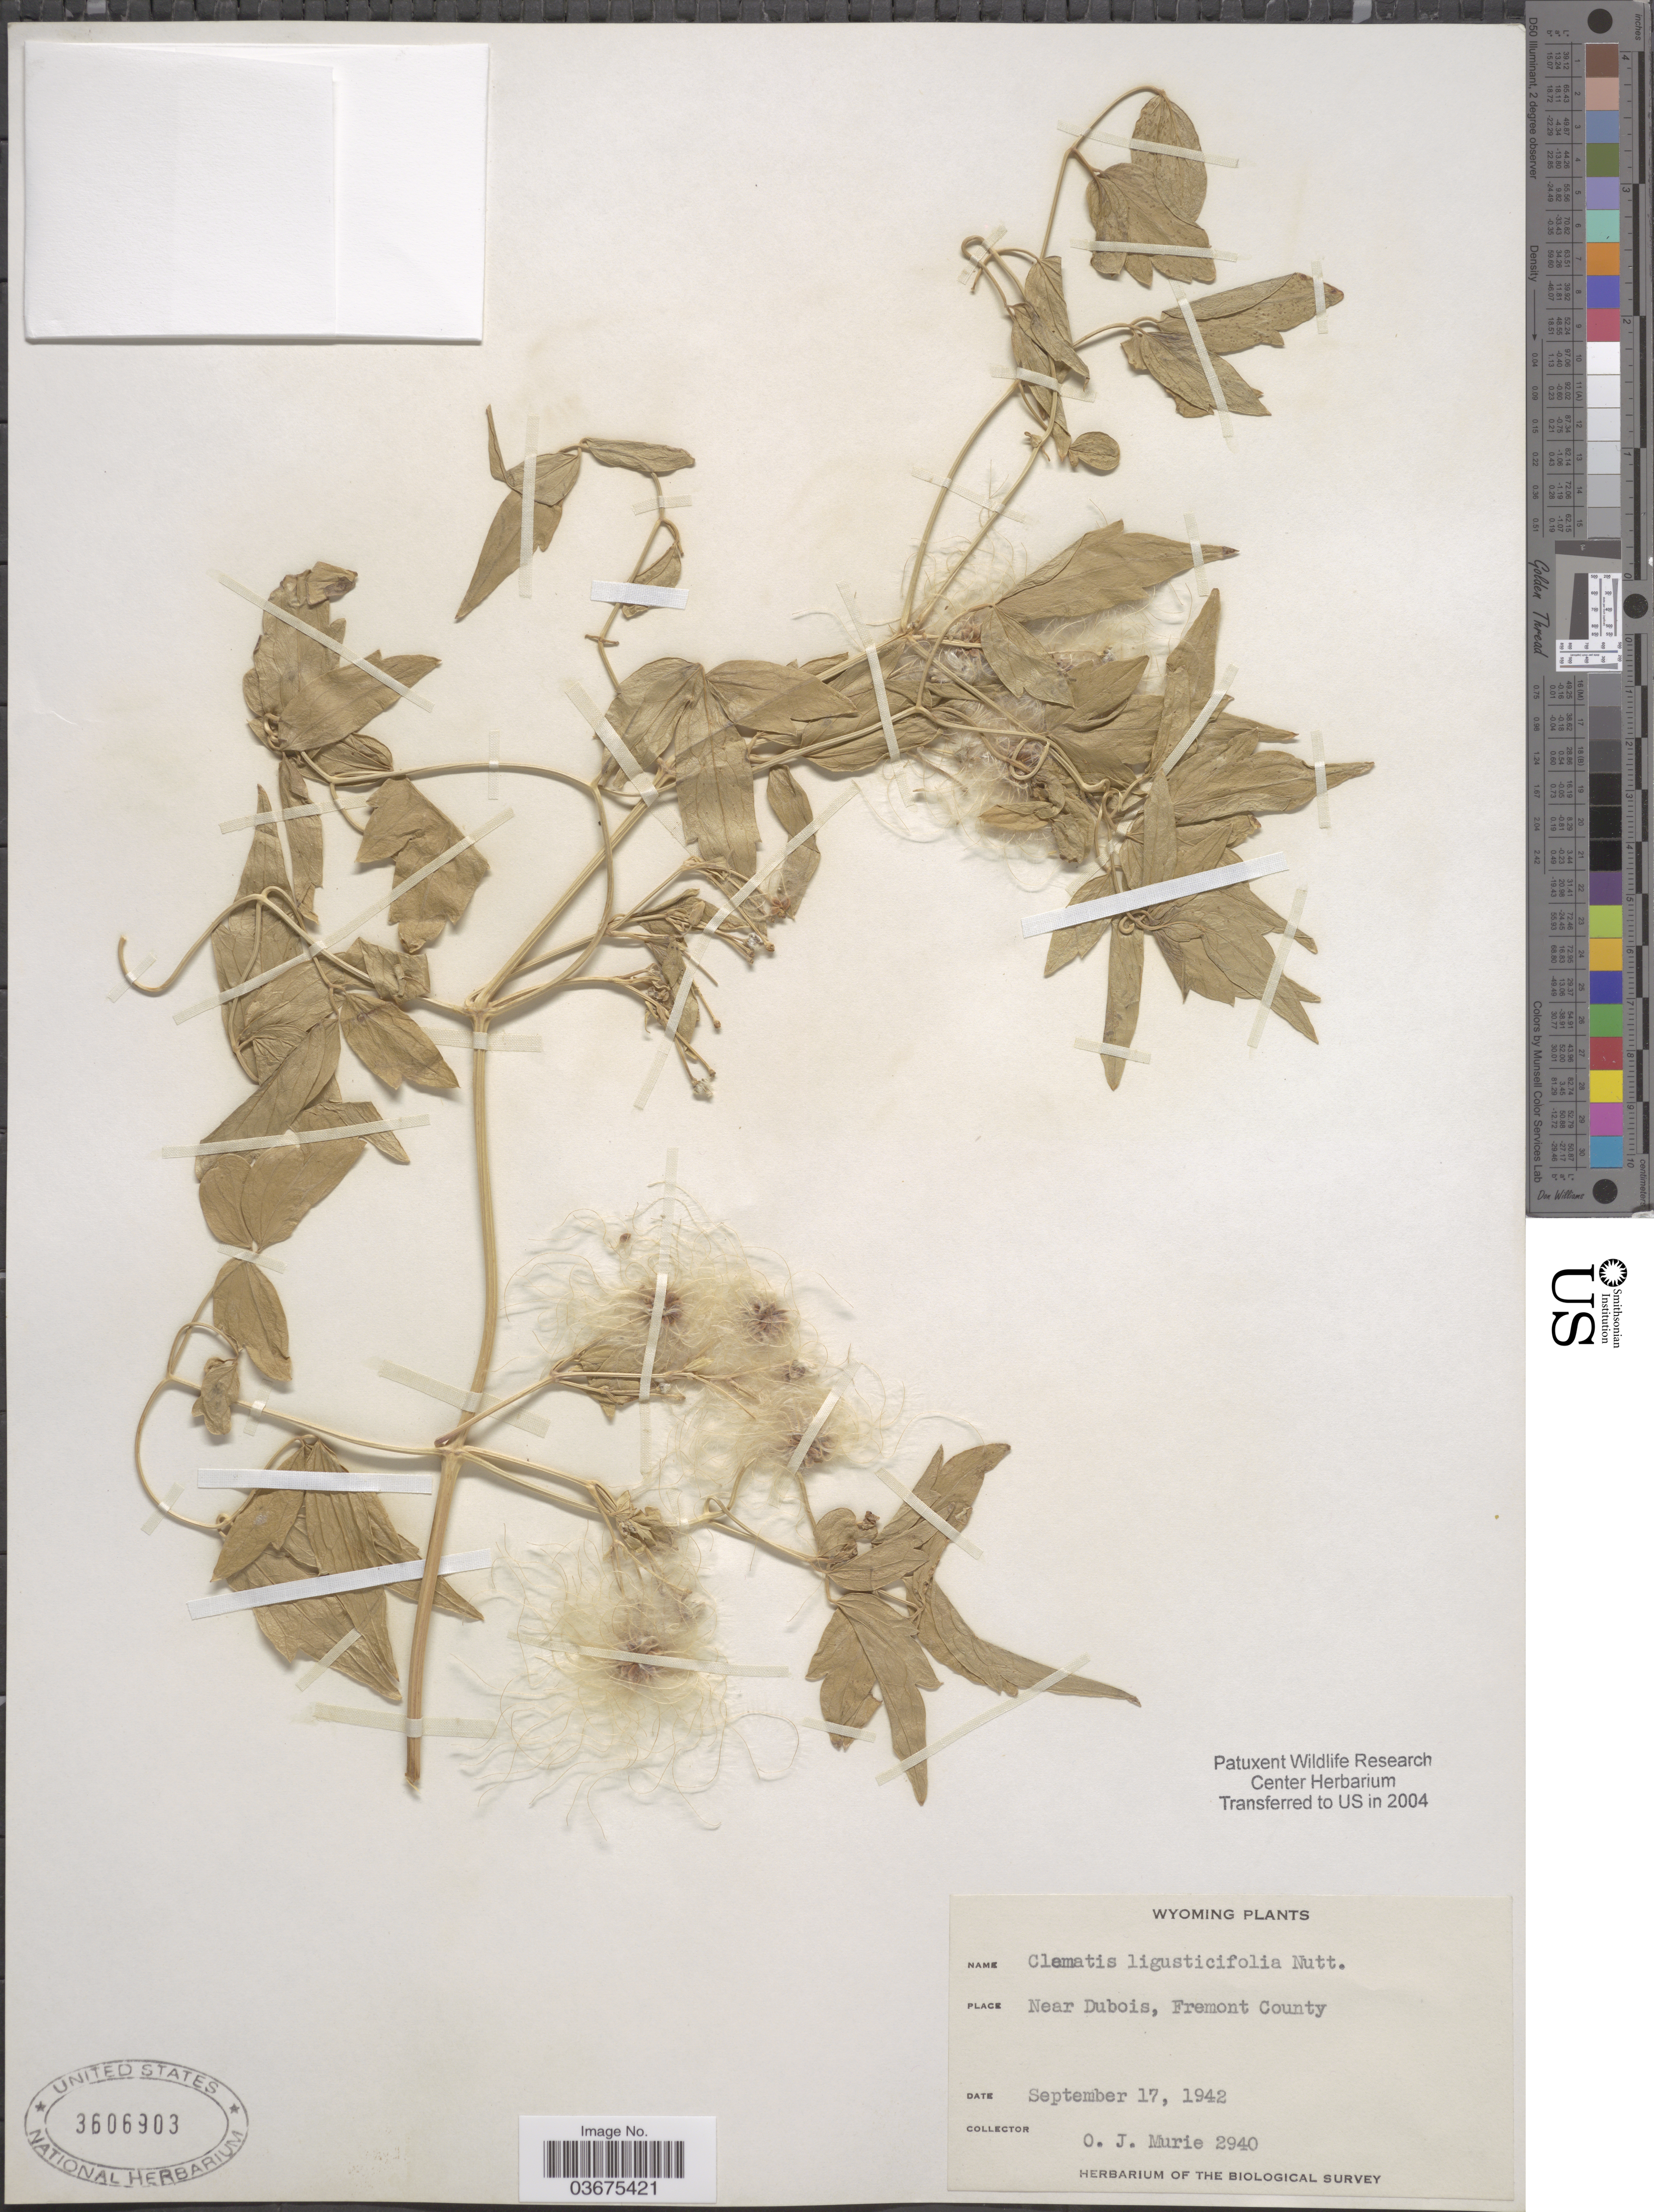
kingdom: Plantae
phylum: Tracheophyta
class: Magnoliopsida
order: Ranunculales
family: Ranunculaceae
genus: Clematis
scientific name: Clematis ligusticifolia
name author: Nutt.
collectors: O. Murie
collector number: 2940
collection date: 1942-09-17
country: United States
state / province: Wyoming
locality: Near Dubois, Fremont County.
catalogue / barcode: US 3606903